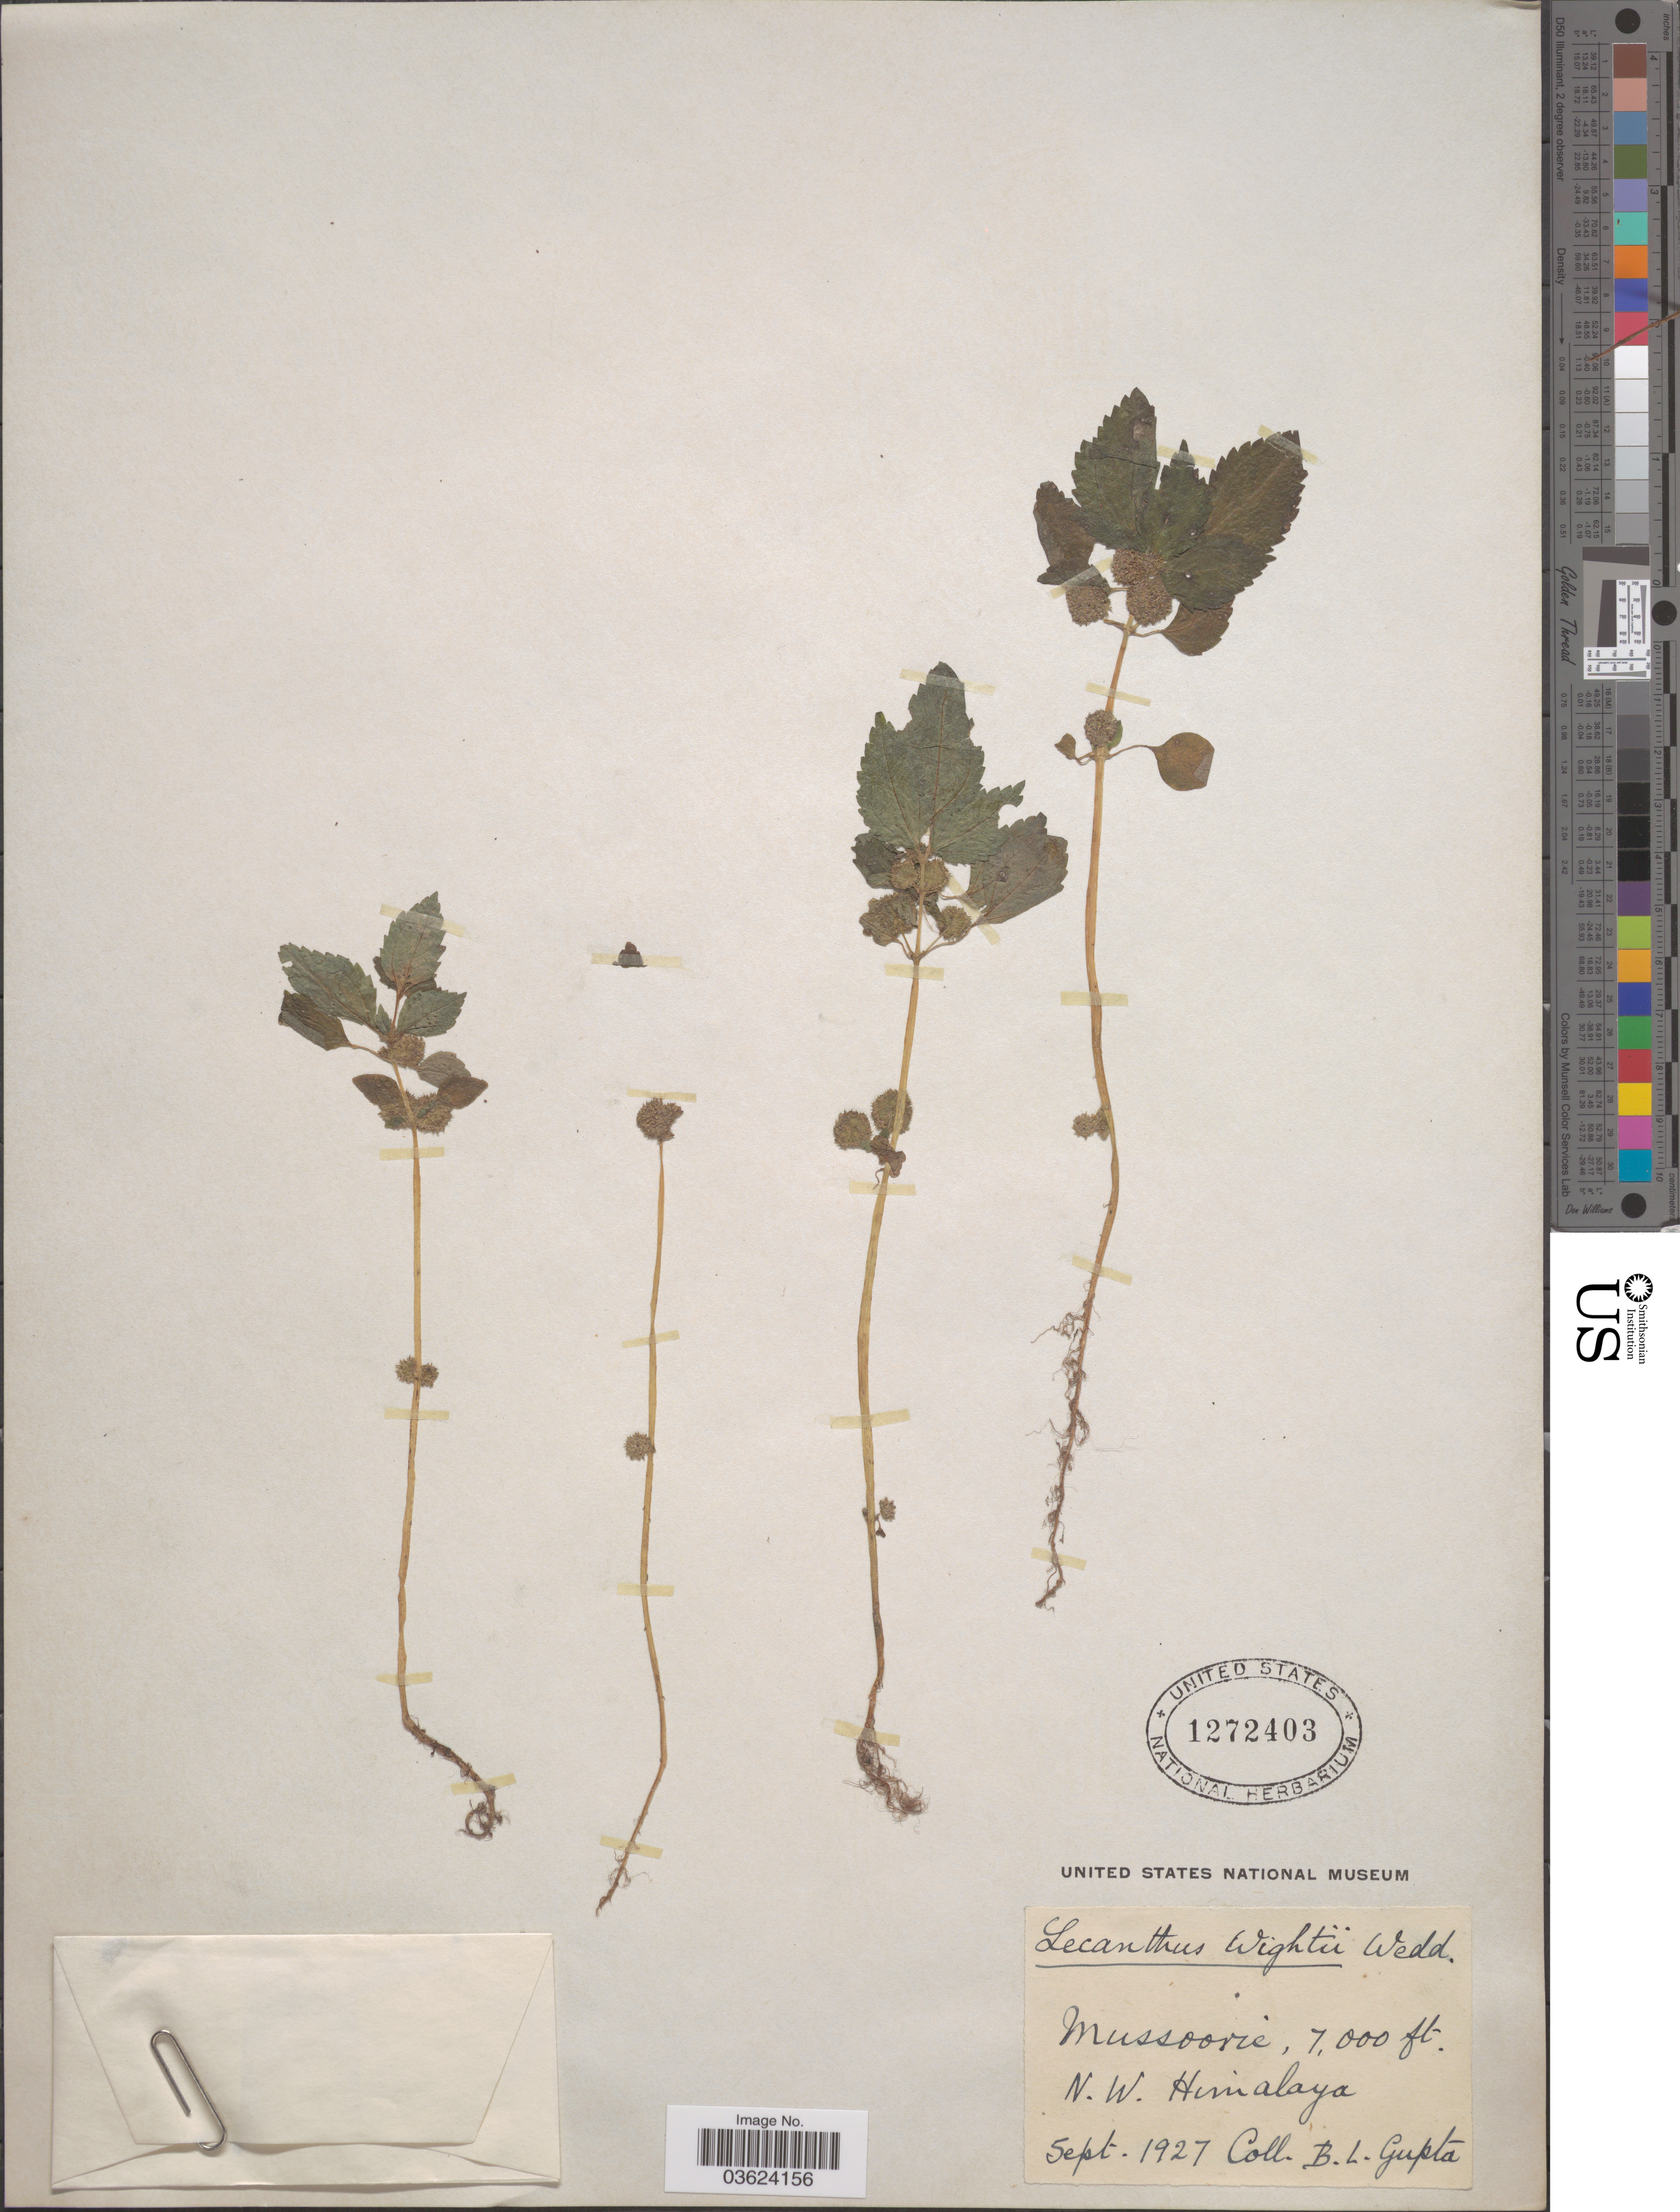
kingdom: Plantae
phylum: Tracheophyta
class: Magnoliopsida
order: Rosales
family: Urticaceae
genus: Lecanthus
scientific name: Lecanthus peduncularis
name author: (Wall. ex Royle) Wedd.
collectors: B. L. Gupta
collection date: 1927-09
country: India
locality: Mussoorie. N.W. Himalaya.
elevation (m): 2134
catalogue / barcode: US 1272403